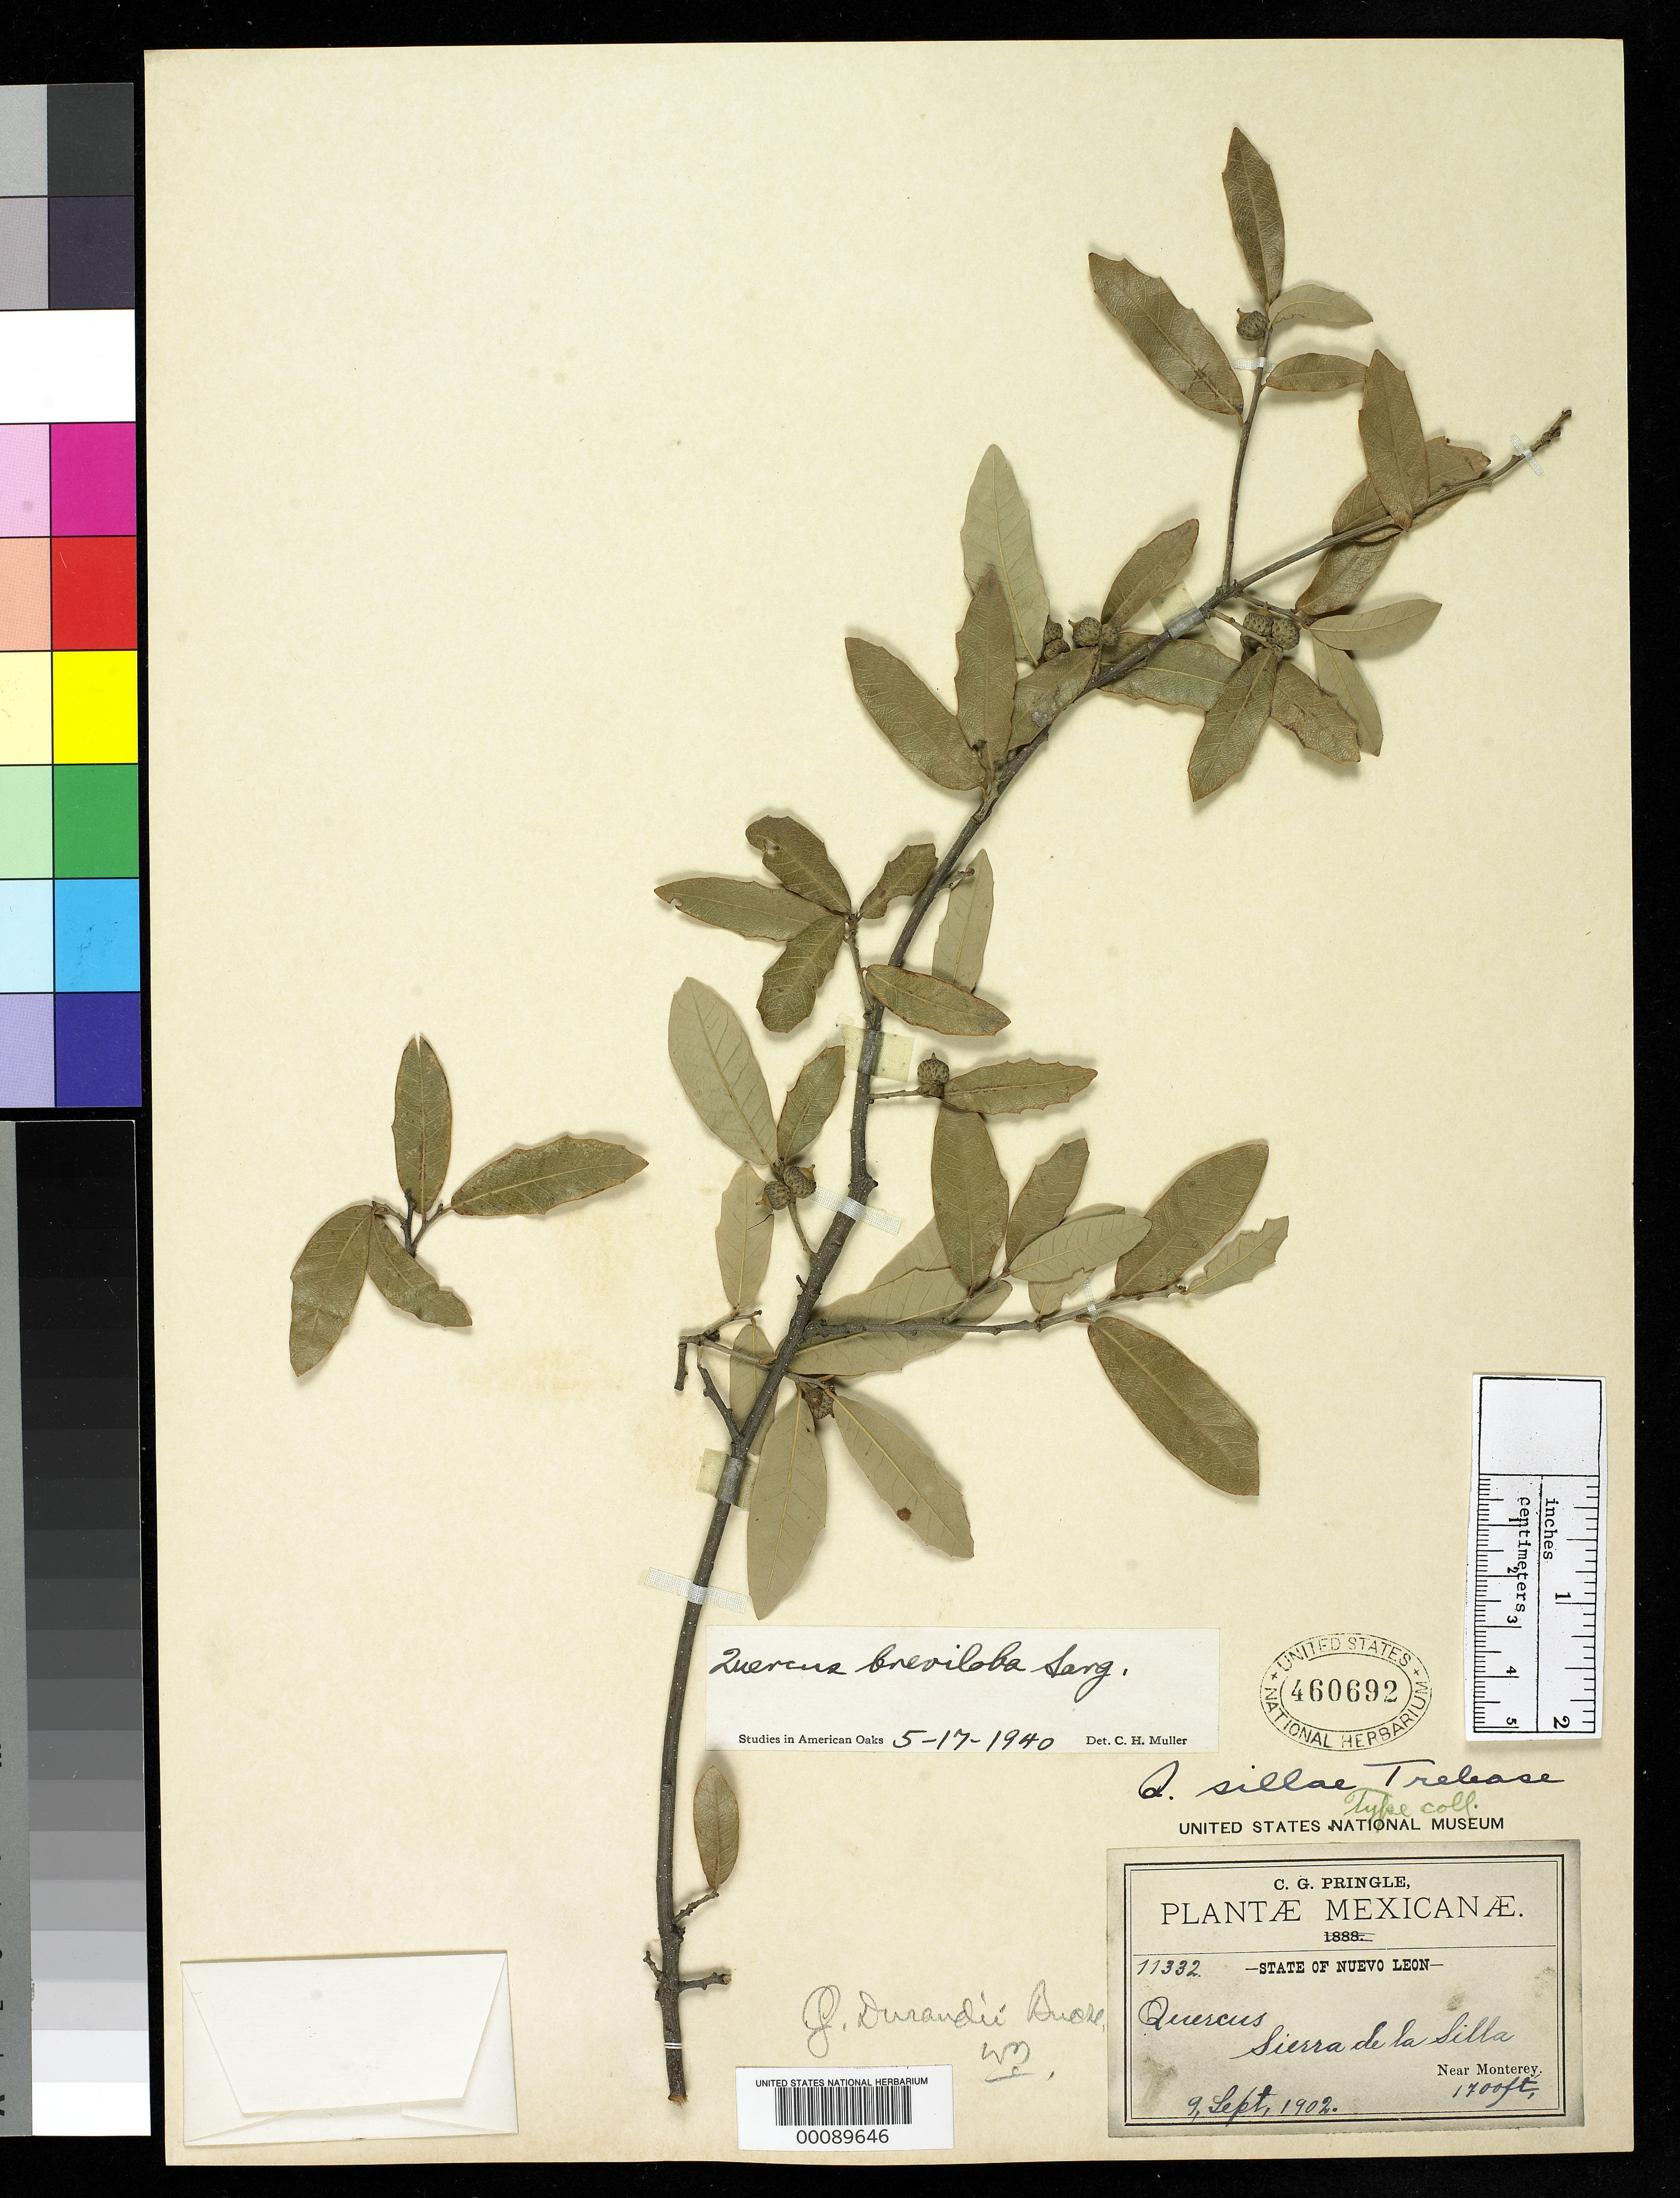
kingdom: Plantae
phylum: Tracheophyta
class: Magnoliopsida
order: Fagales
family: Fagaceae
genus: Quercus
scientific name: Quercus sillae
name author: Trel.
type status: Isotype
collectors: C. G. Pringle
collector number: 11332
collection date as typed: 09 Sep 1902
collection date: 1902-09-09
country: Mexico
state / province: Nuevo León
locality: Sierra de La Silla.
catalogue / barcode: US 460692